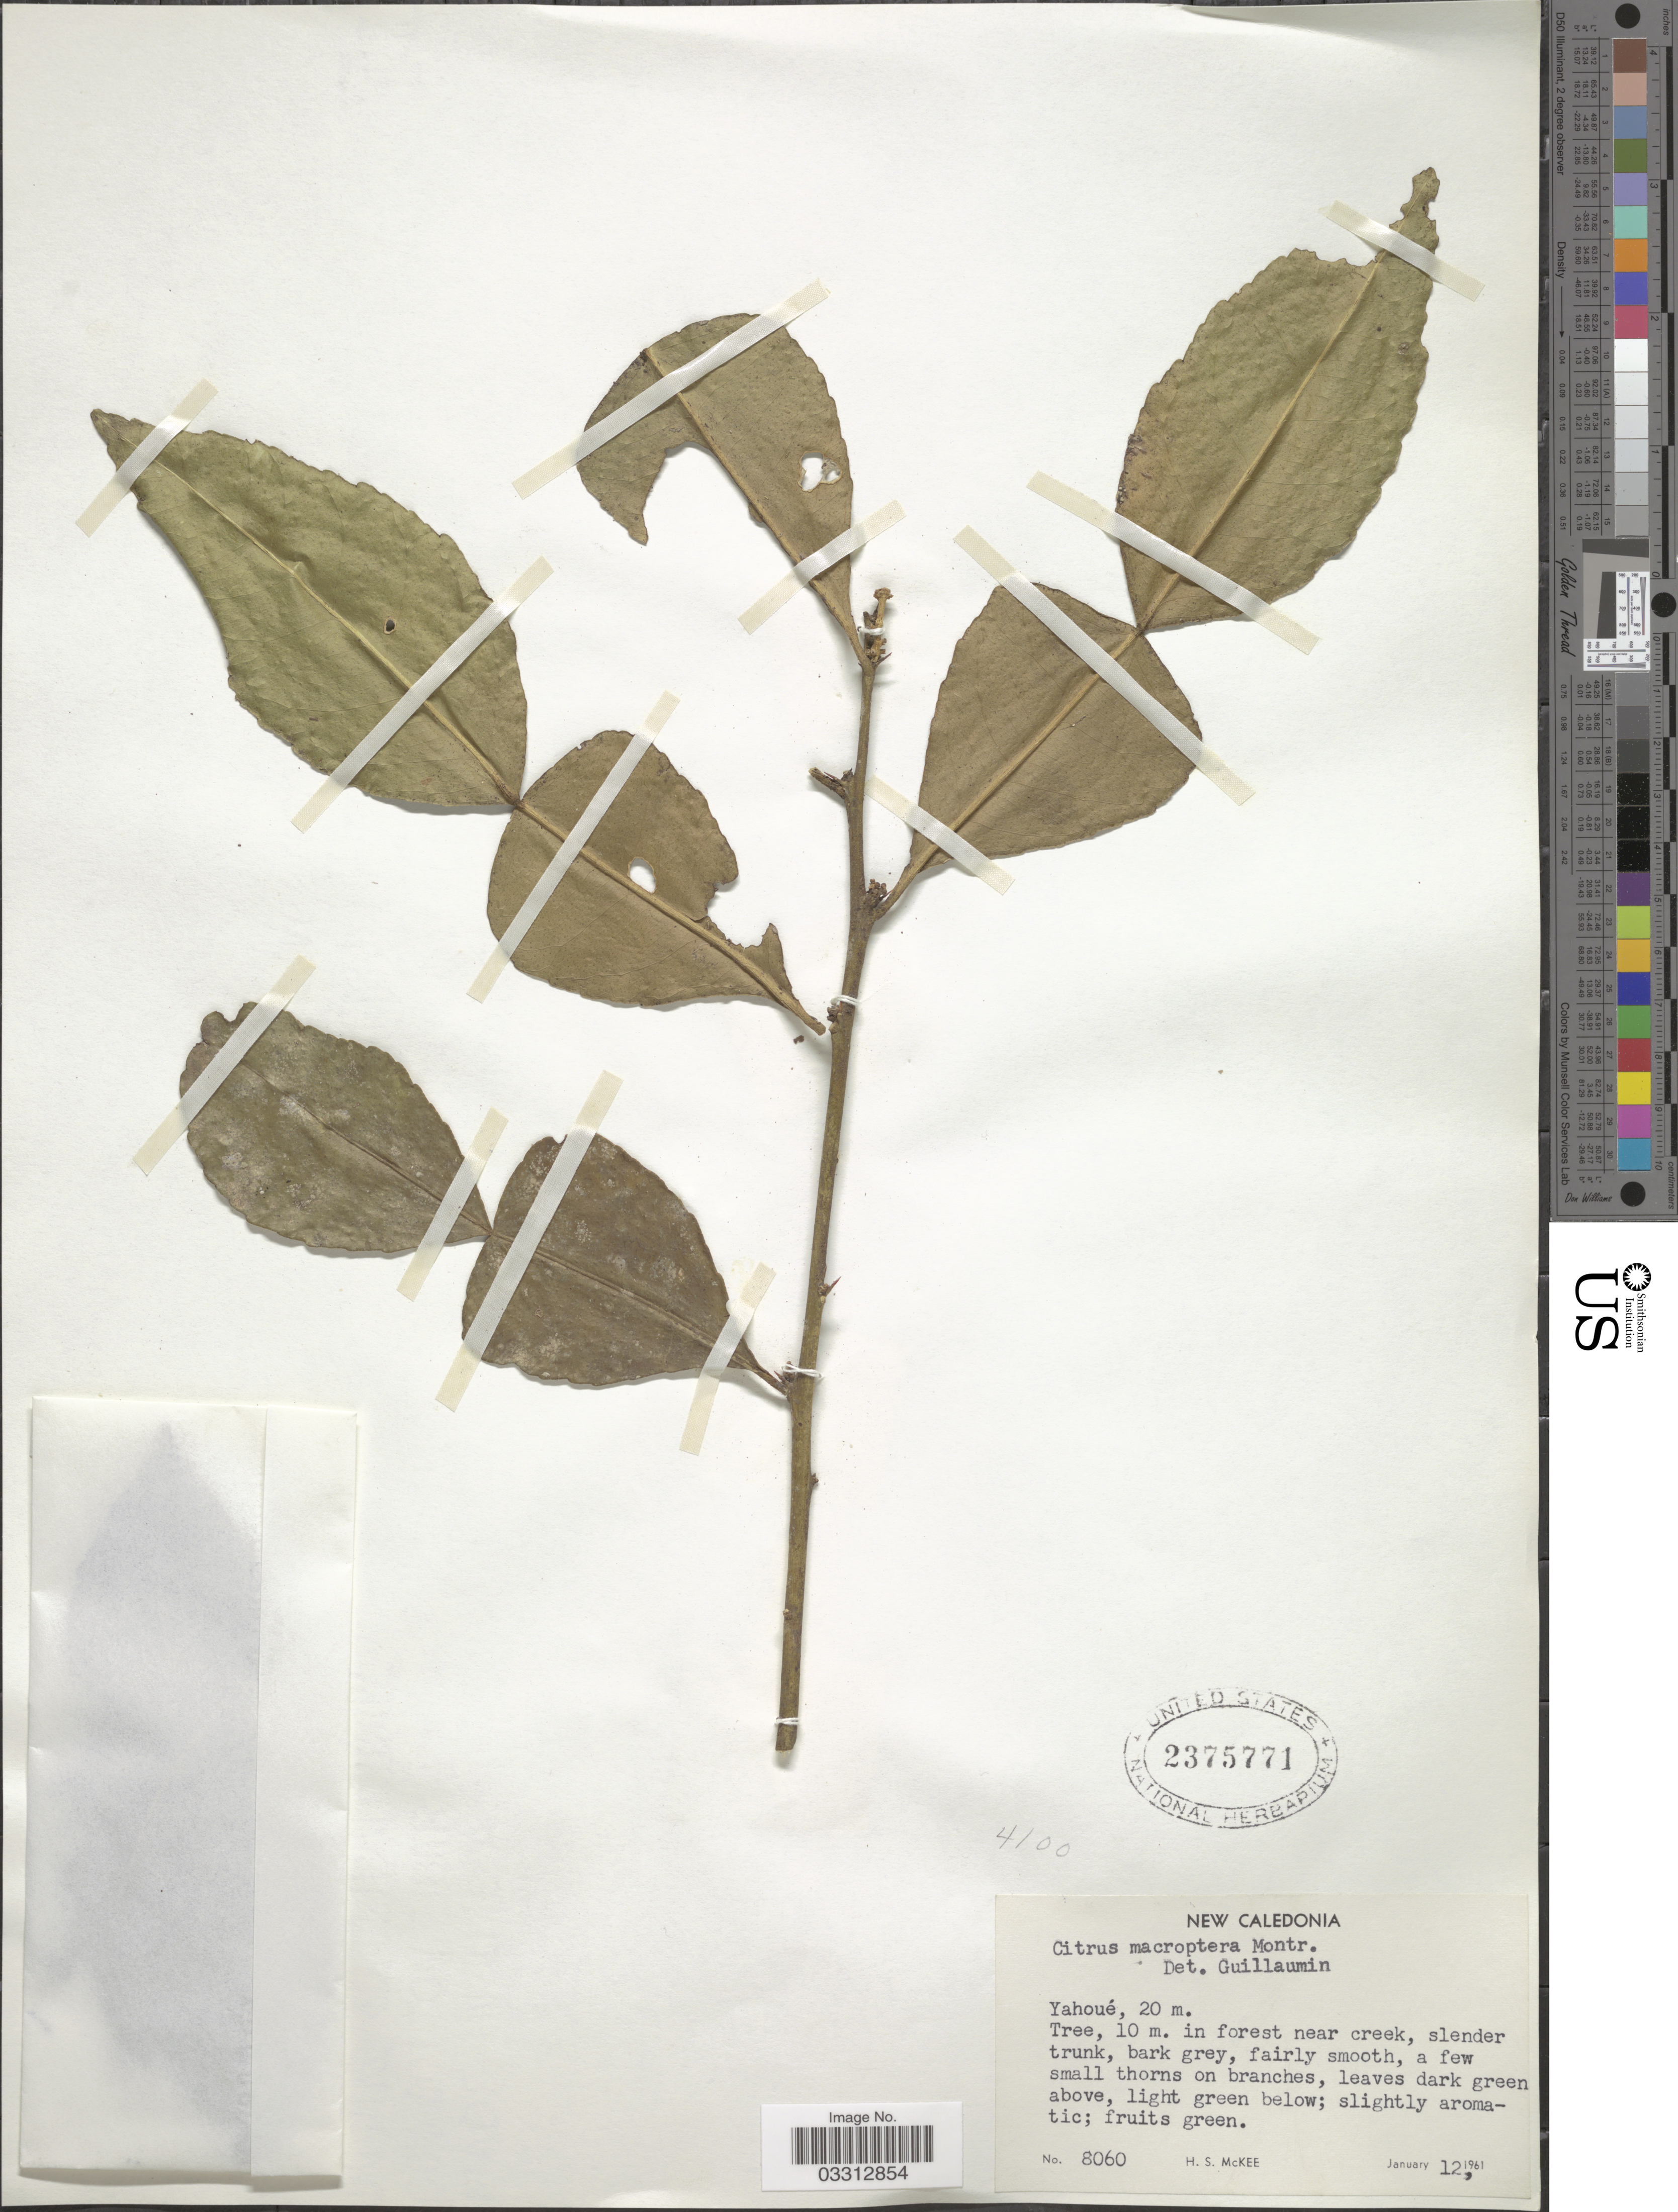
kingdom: Plantae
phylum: Tracheophyta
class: Magnoliopsida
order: Sapindales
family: Rutaceae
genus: Citrus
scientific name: Citrus macroptera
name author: Montrouz.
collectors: H. S. McKee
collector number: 8060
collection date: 1961-01-12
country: New Caledonia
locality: Yahoué.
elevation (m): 20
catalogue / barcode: US 2375771